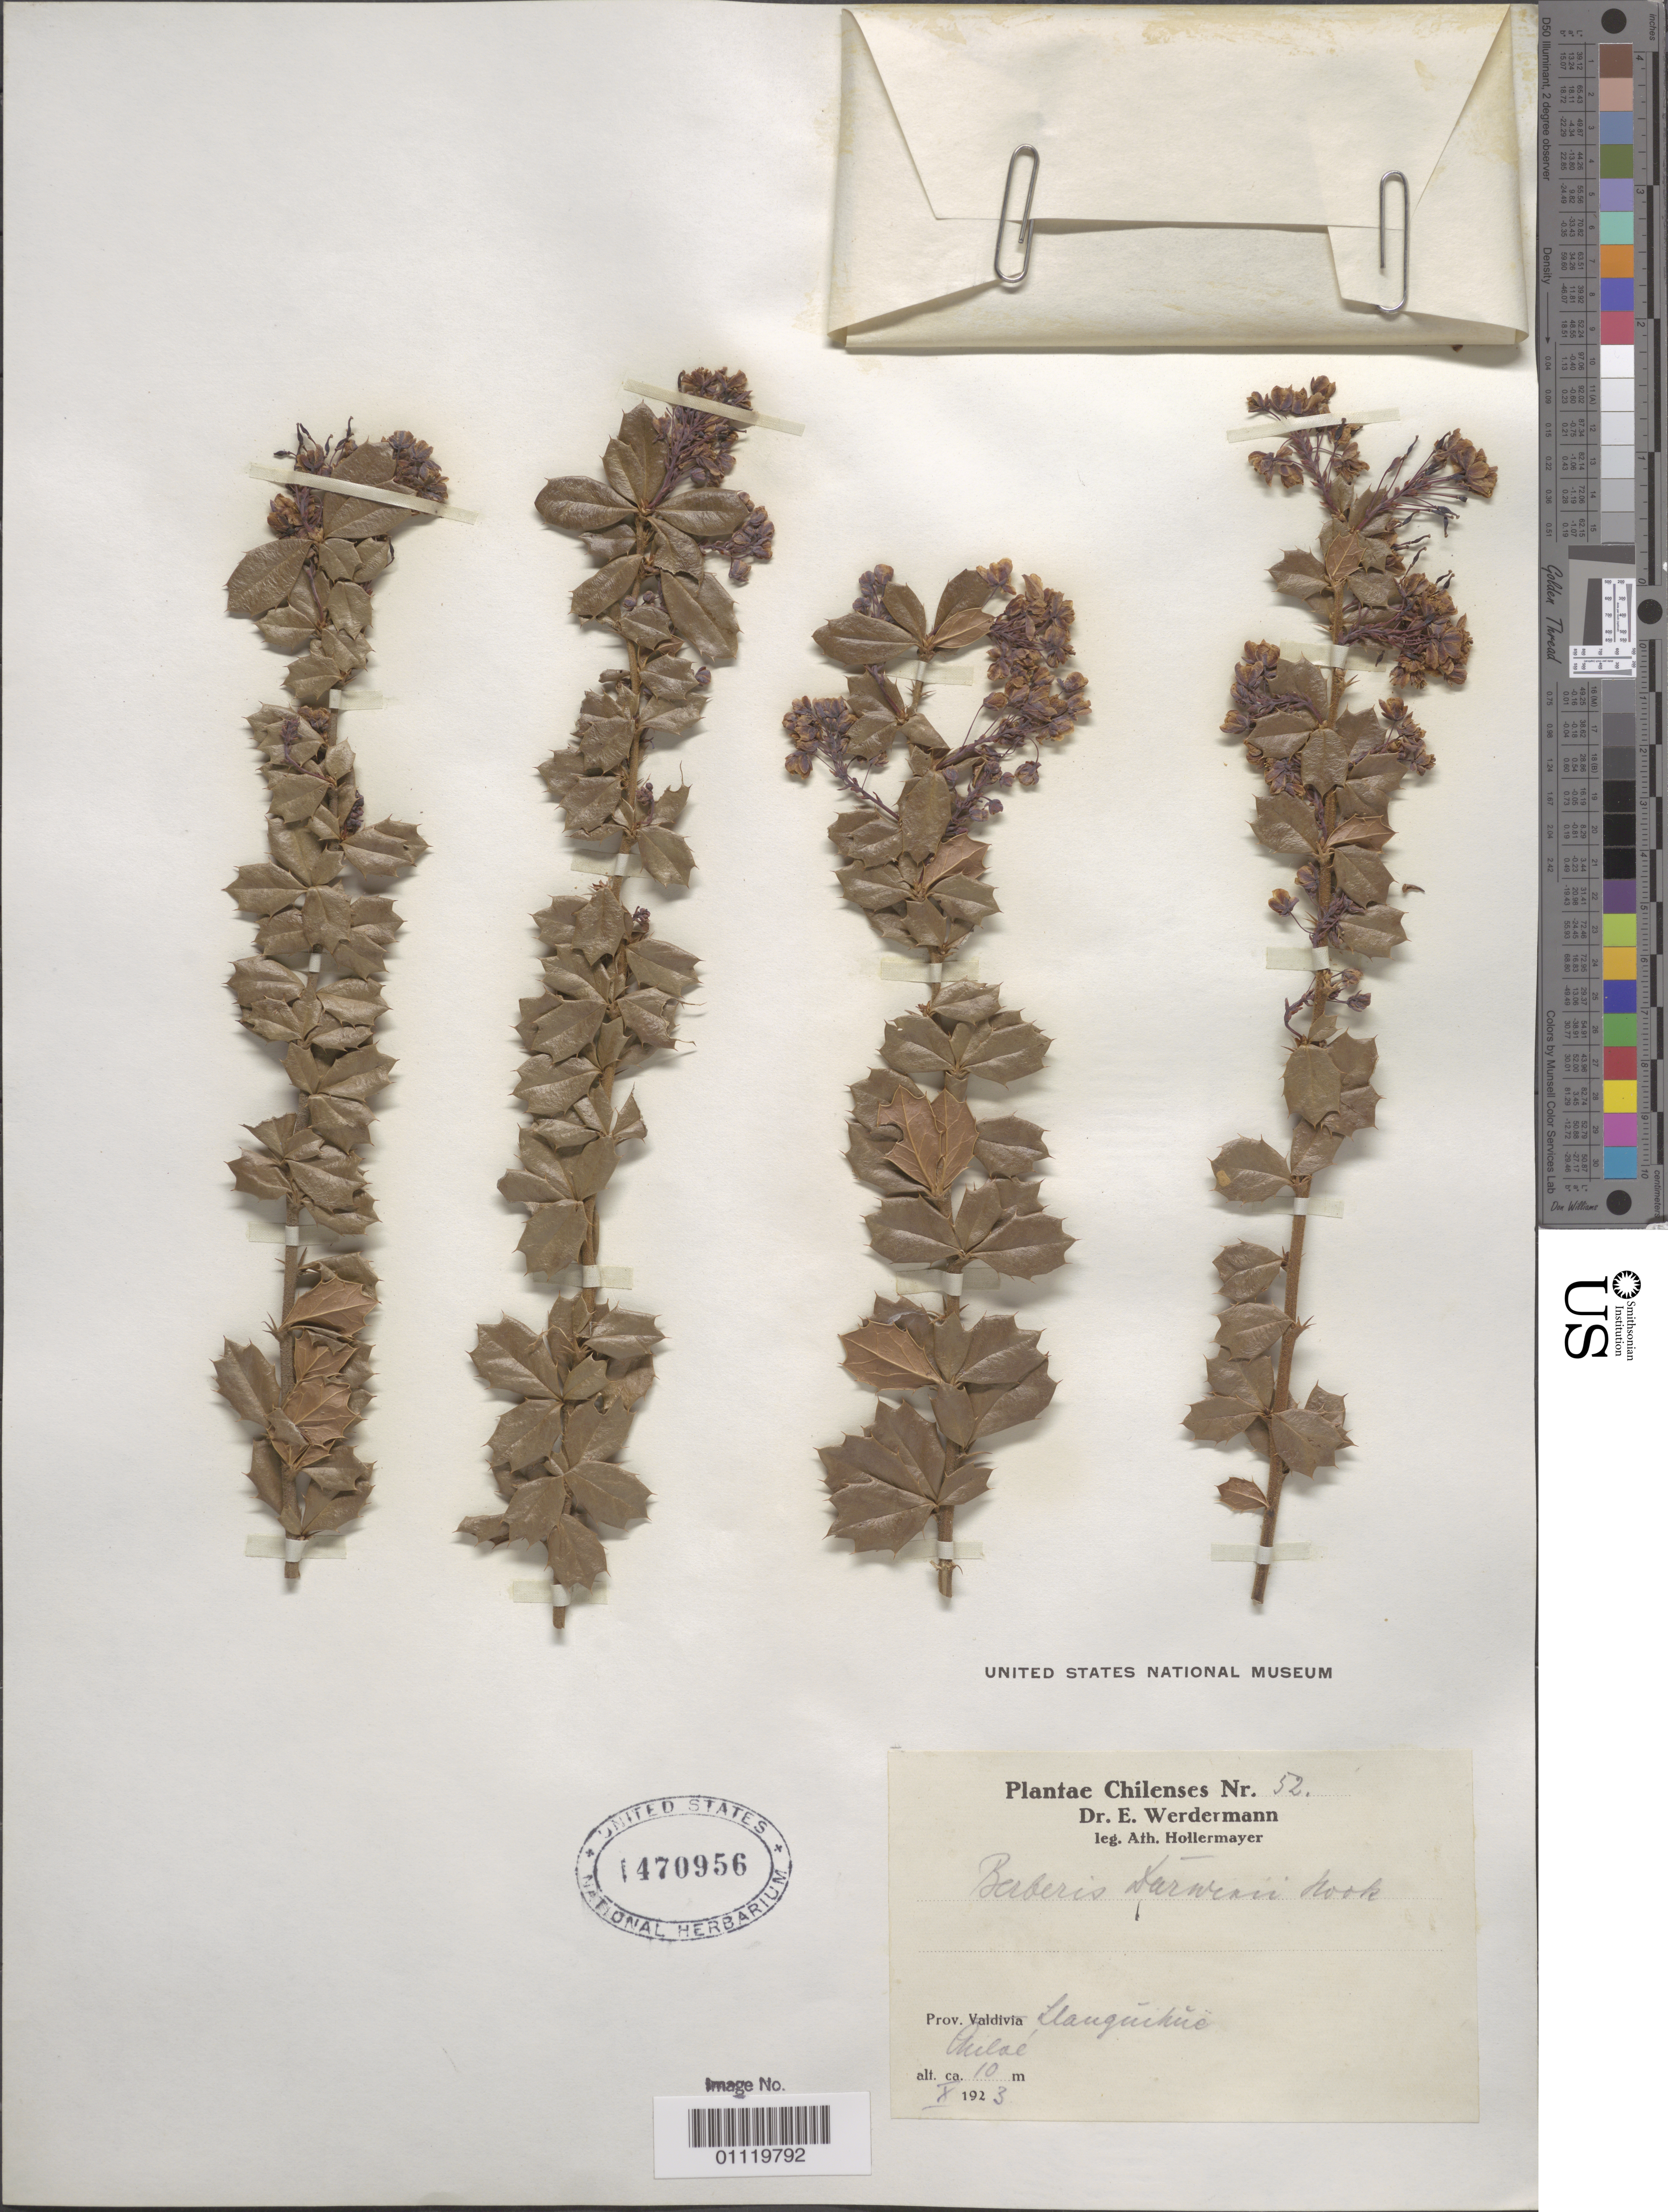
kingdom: Plantae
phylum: Tracheophyta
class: Magnoliopsida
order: Ranunculales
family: Berberidaceae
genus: Berberis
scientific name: Berberis darwinii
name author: Hook.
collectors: E. Wedermann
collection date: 1923-10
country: Chile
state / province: Los Lagos (X)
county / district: Llanquihue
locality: Possibly Aulen municipality.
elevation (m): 10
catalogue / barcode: US 1470956